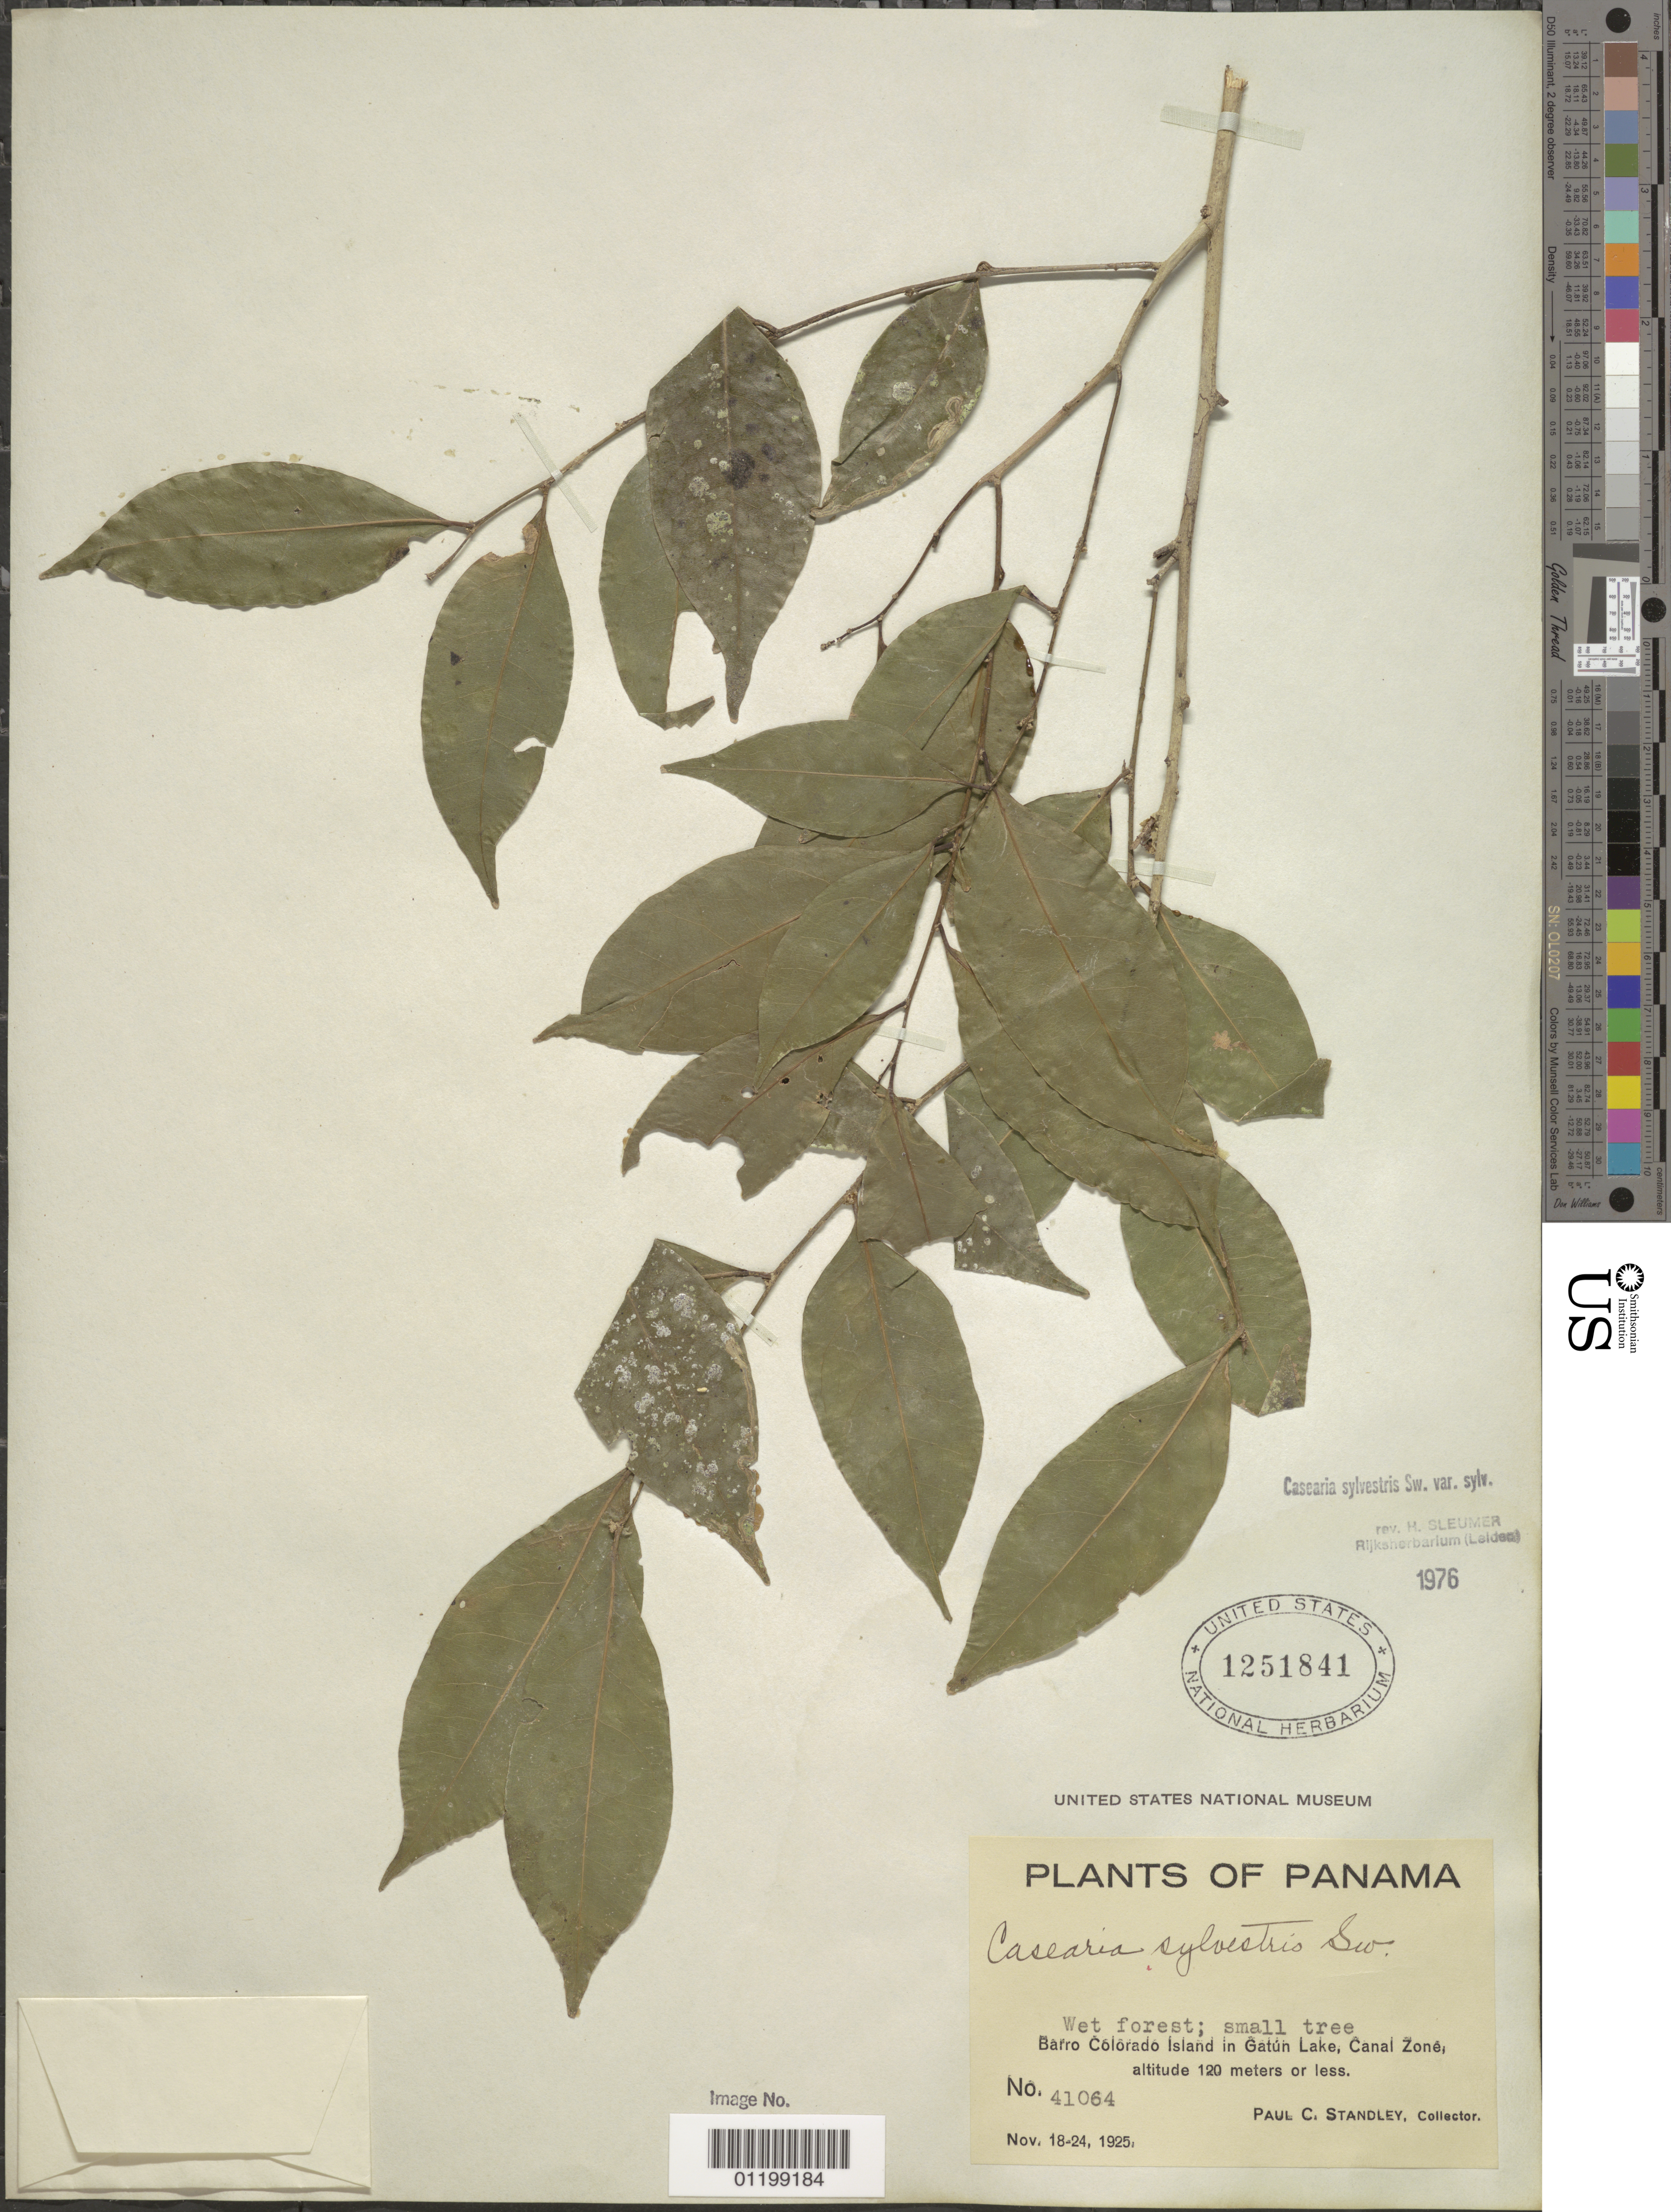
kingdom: Plantae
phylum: Tracheophyta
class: Magnoliopsida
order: Malpighiales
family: Salicaceae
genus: Casearia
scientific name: Casearia sylvestris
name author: Sw.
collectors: P. C. Standley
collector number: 41064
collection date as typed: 18-24 Nov 1925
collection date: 1925-11-18/1925-11-24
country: Panama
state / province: Panamá Oeste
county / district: Canal Zone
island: Barro Colorado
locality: Barro Colorado Island in Gatun Lake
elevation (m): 120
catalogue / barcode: US 1251841